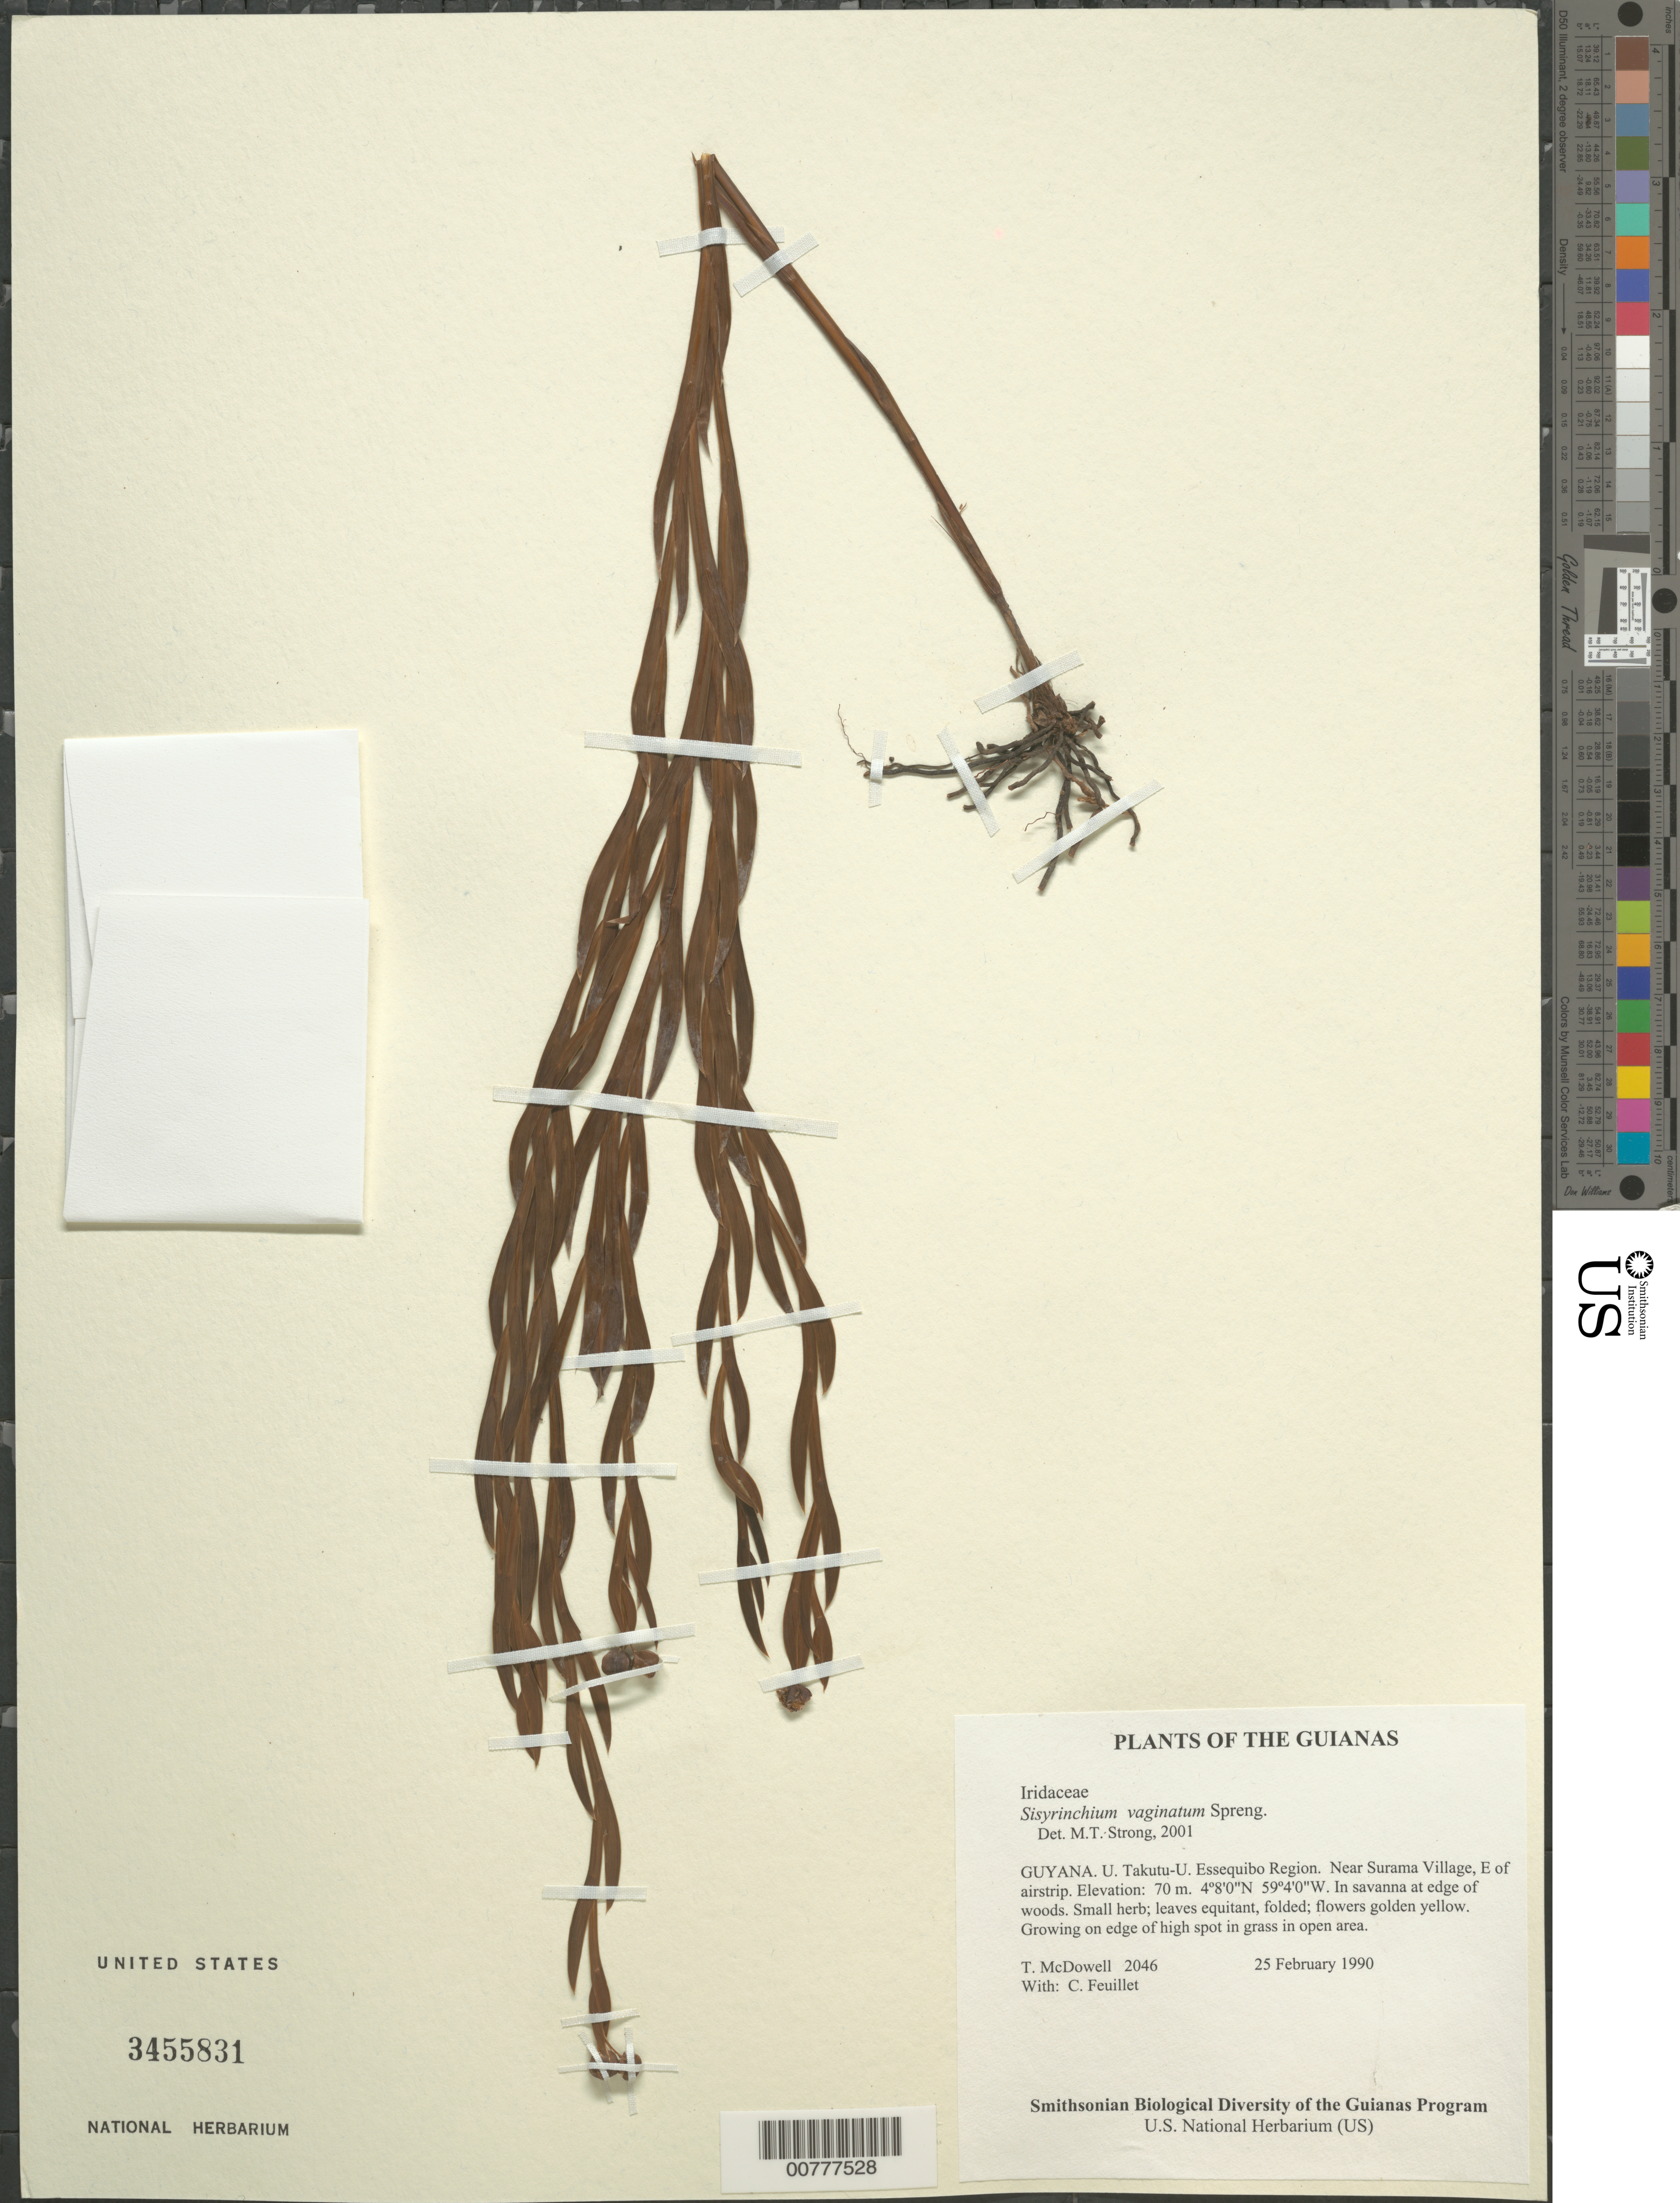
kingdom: Plantae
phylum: Tracheophyta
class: Liliopsida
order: Asparagales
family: Iridaceae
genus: Sisyrinchium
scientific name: Sisyrinchium vaginatum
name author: Spreng.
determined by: Strong, M. T., (US), Smithsonian Institution - National Museum of Natural History (UNITED STATES)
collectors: T. McDowell & C. Feuillet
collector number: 2046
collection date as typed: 25 February 1990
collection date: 1990-02-25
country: Guyana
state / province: U. Takutu-U. Essequibo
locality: Near Surama Village, E of airstrip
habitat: In savanna at edge of woods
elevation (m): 70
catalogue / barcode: US 3455831